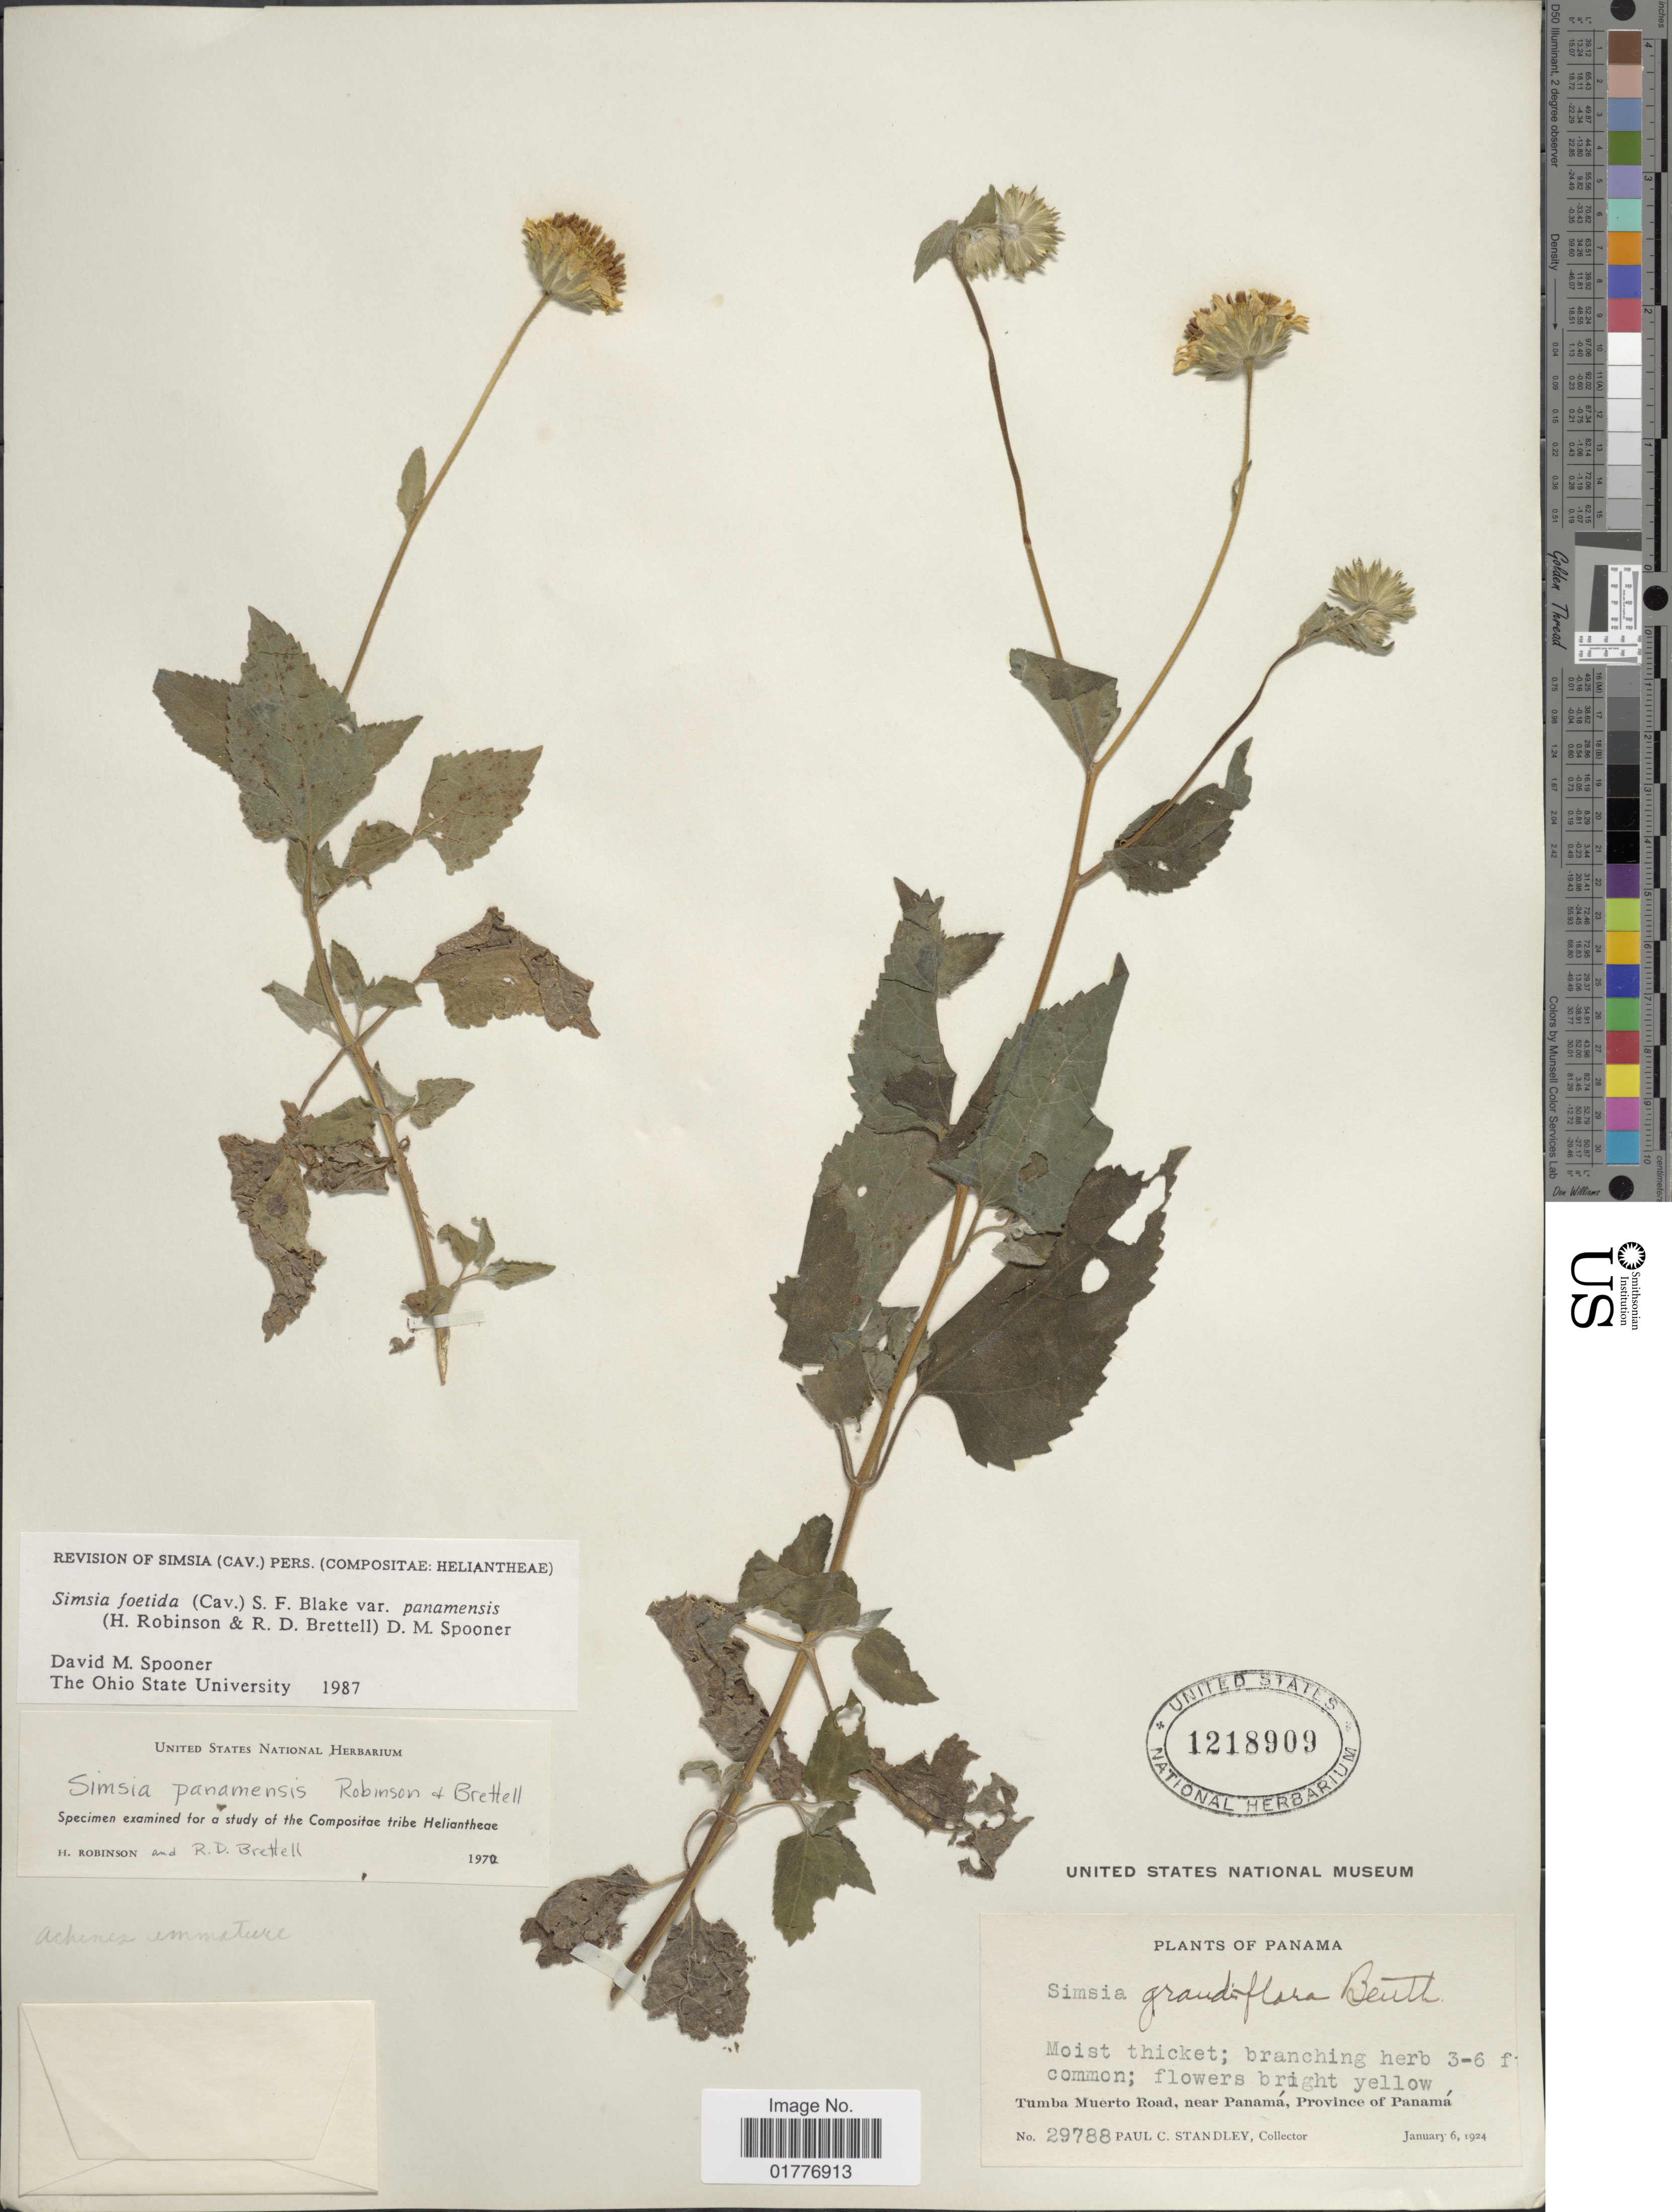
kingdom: Plantae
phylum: Tracheophyta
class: Magnoliopsida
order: Asterales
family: Asteraceae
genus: Simsia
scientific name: Simsia foetida var. panamensis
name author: (H. Rob. & Brettell) D.M. Spooner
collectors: P. C. Standley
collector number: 29788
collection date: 1924-01-06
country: Panama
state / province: Panamá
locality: Tumba Muerto Road, near Panama, Province of Panama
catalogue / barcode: US 1218909